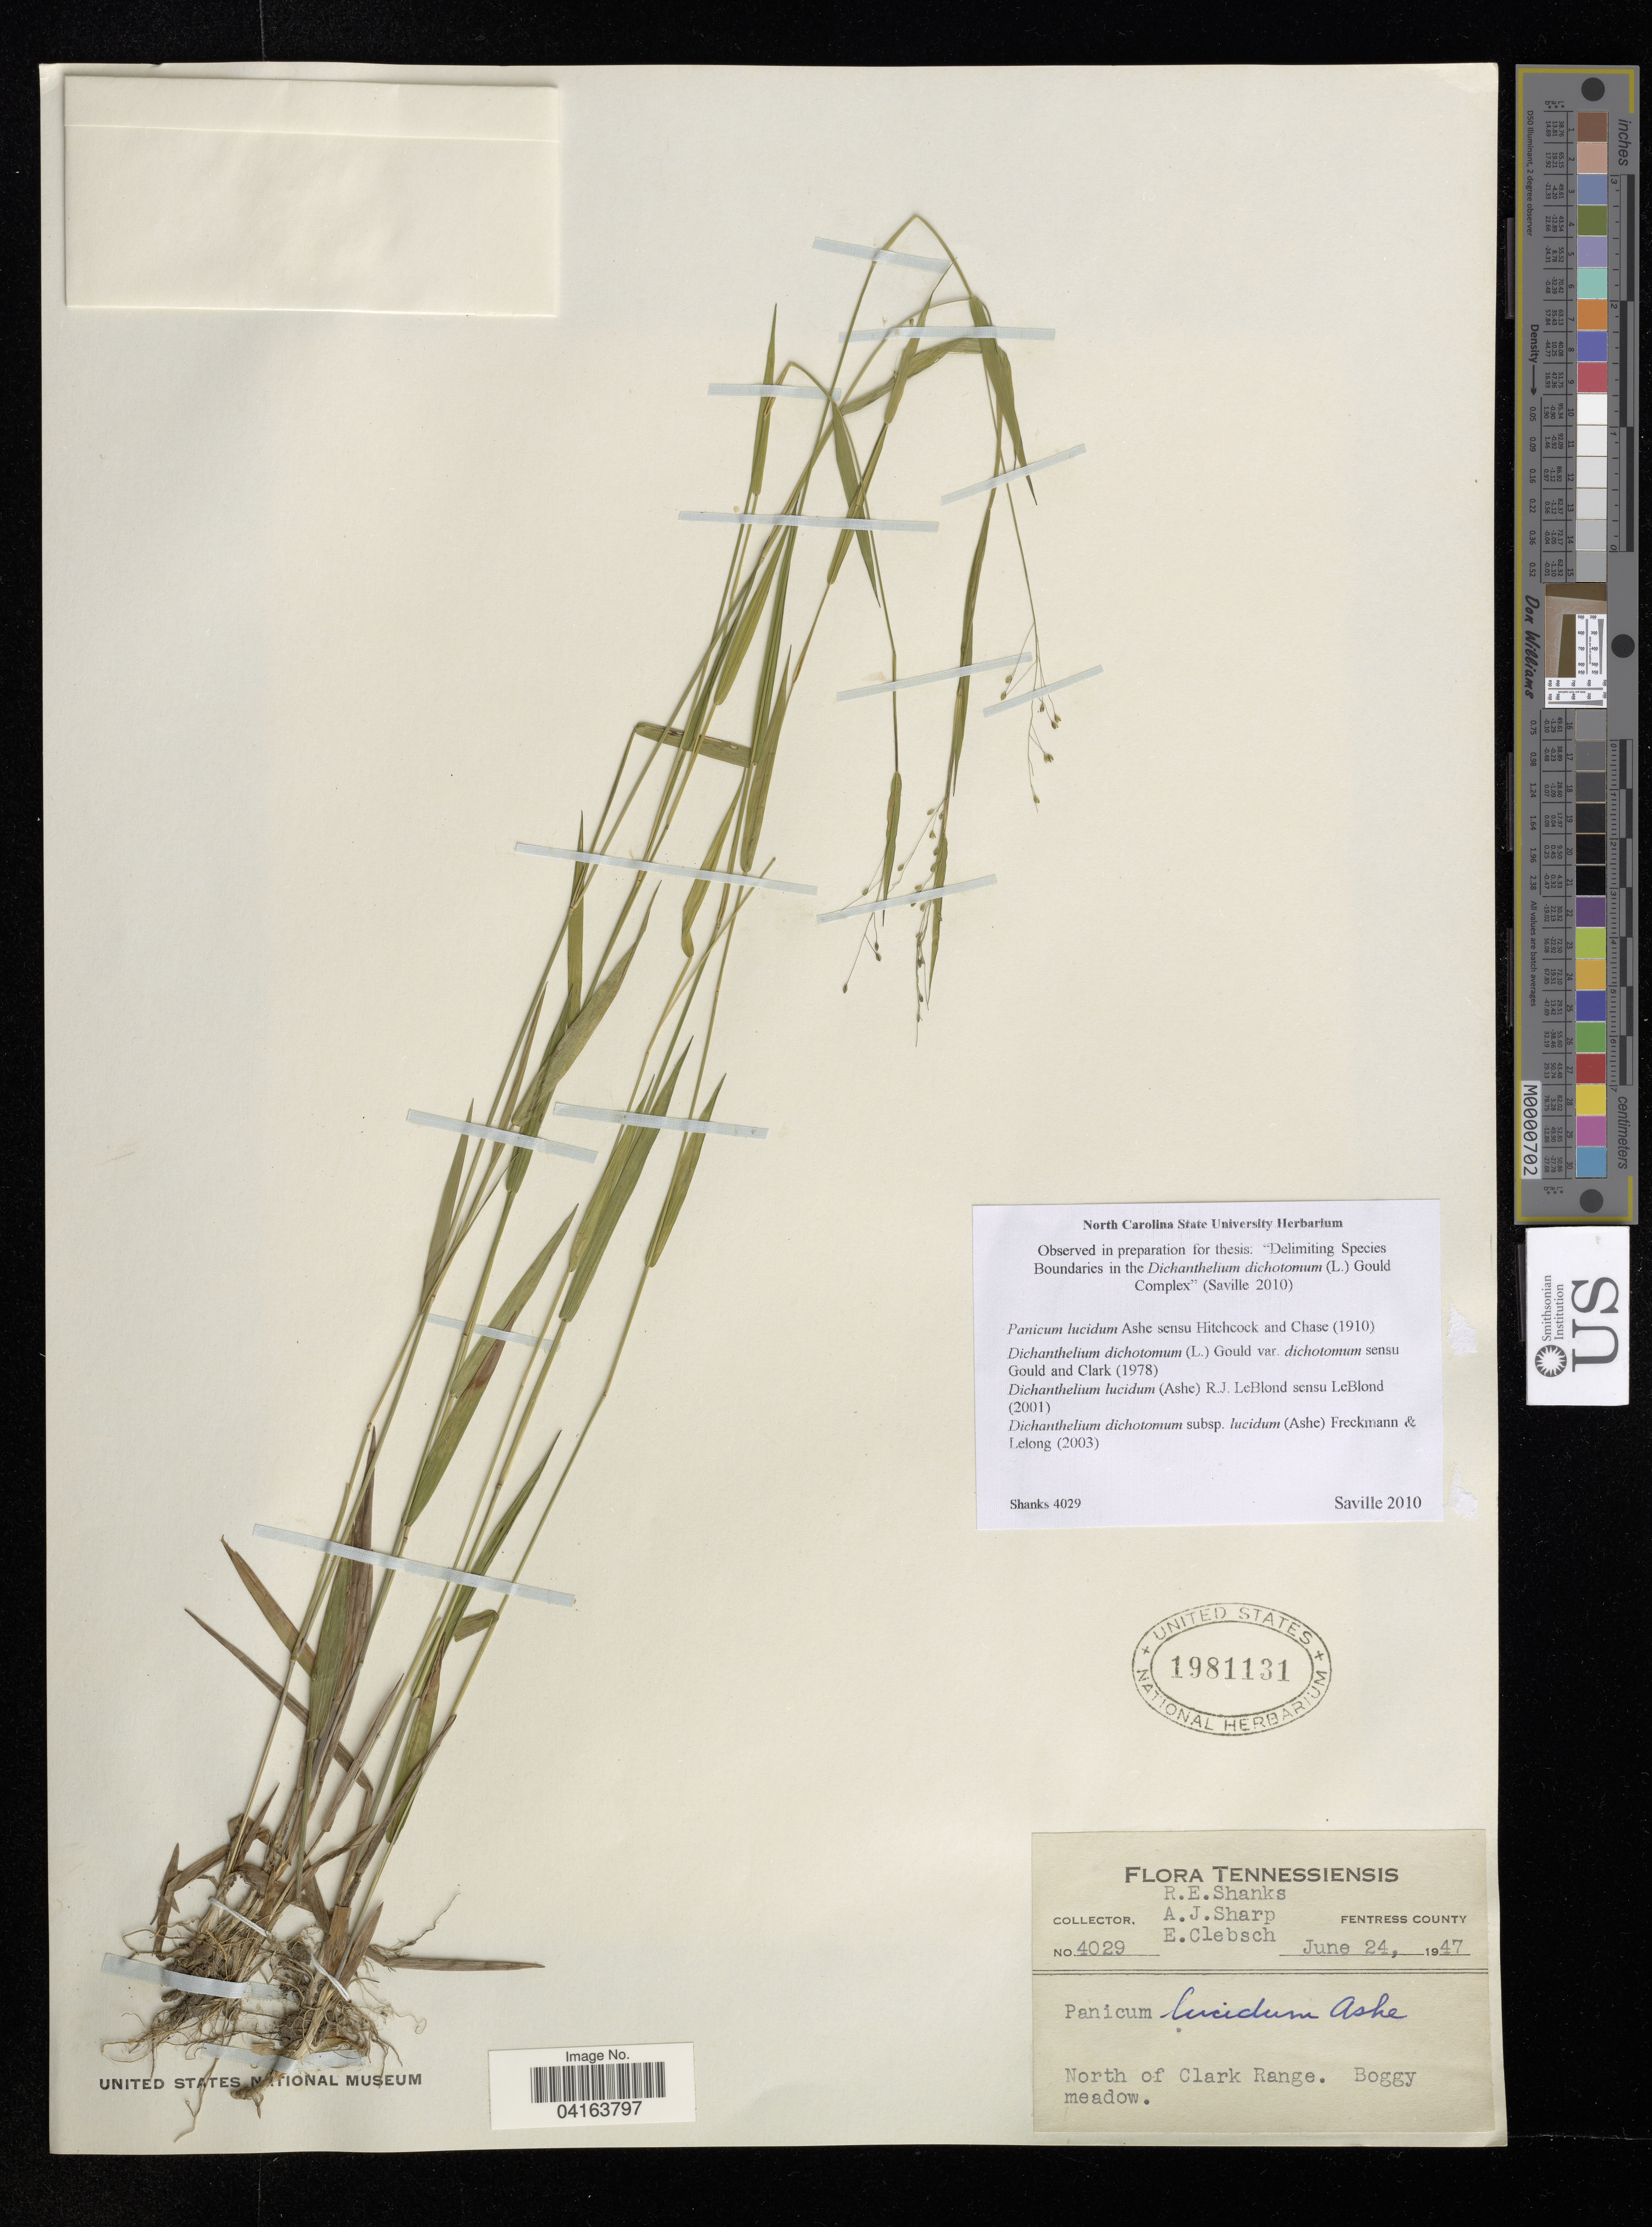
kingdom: Plantae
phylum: Tracheophyta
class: Liliopsida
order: Poales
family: Poaceae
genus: Dichanthelium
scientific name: Dichanthelium dichotomum subsp. lucidum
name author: (Ashe) Freckmann & Lelong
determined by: Saville, A. C., (NCSC), North Carolina State University (UNITED STATES)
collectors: R. Shanks, A. J. Sharp & E. Clebsch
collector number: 4029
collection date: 1947-06-24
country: United States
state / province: Tennessee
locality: North of Clark Range.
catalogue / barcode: US 1981131